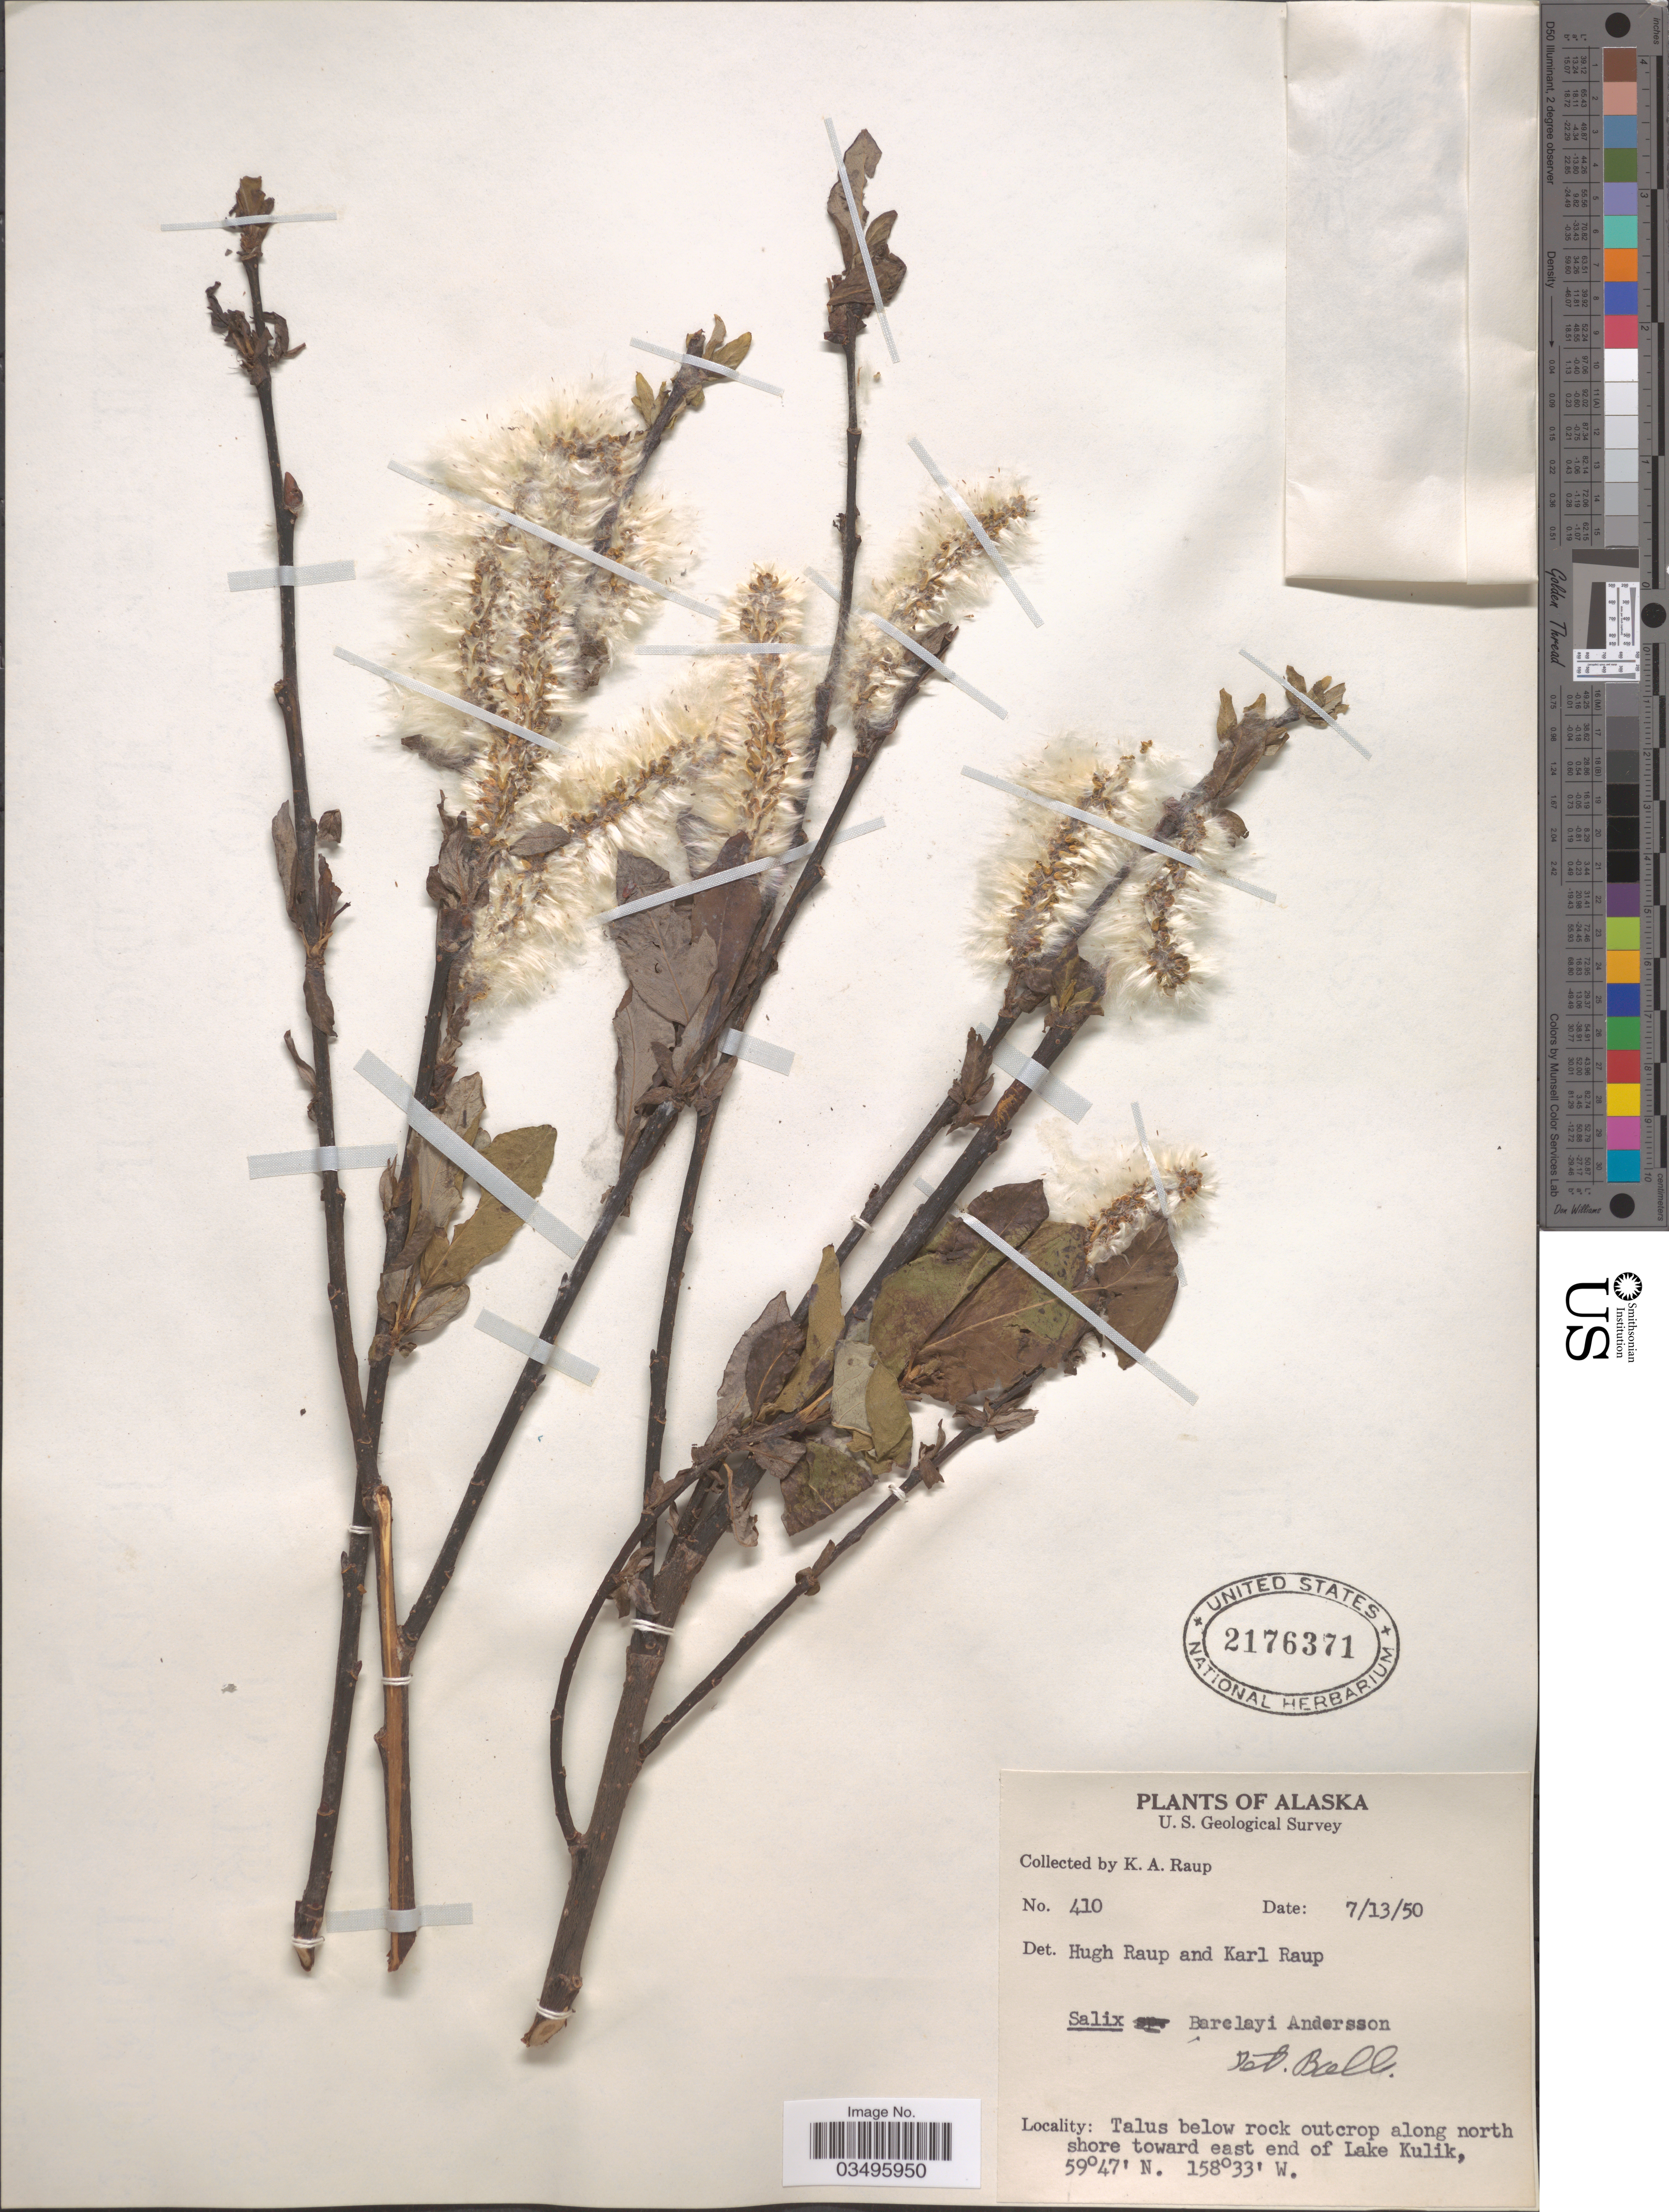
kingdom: Plantae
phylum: Tracheophyta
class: Magnoliopsida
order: Malpighiales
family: Salicaceae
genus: Salix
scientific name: Salix barclayi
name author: Andersson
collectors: K. Raup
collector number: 410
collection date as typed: Transcribed d/m/y: 13/7/50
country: United States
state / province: Alaska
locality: Talus below rock outcrop along north shore toward east end of Lake Kulik.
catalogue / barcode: US 2176371